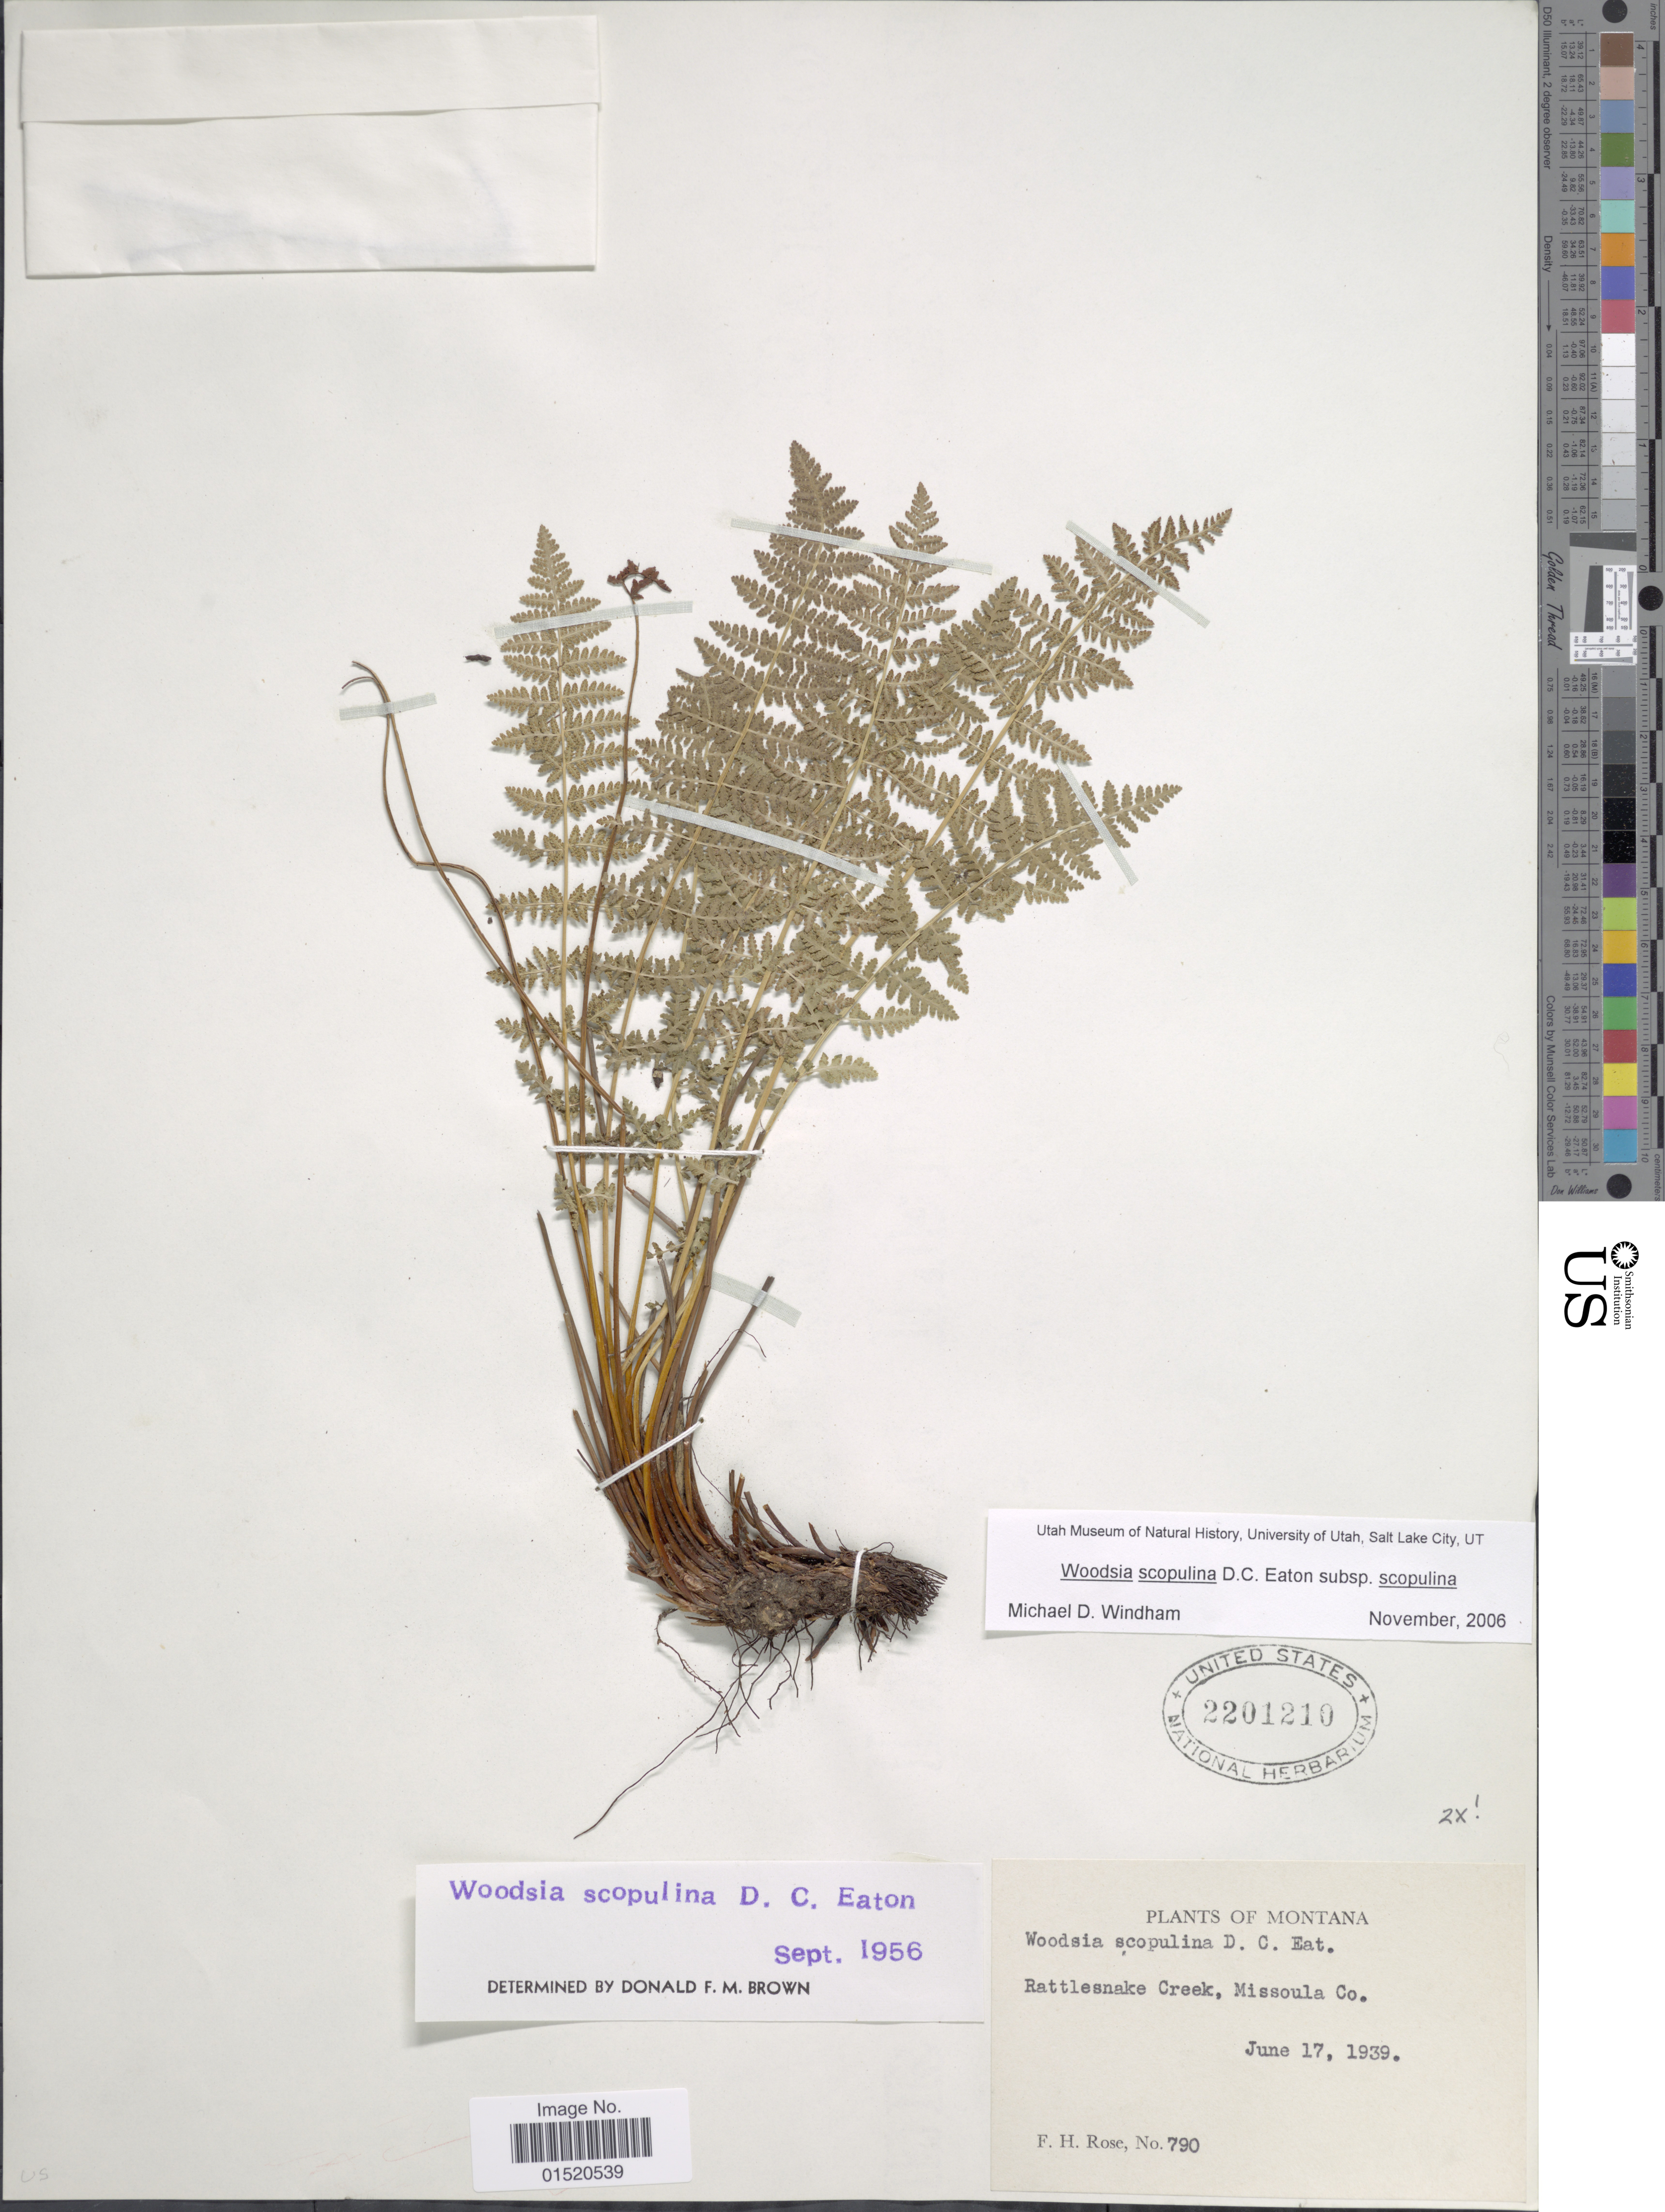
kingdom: Plantae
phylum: Tracheophyta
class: Polypodiopsida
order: Polypodiales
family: Woodsiaceae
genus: Woodsia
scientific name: Woodsia scopulina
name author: D.C. Eaton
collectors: F. H. Rose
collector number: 790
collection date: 1939-06-17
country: United States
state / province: Montana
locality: Rattlesnake Creek, Missoula Co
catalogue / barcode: US 2201210